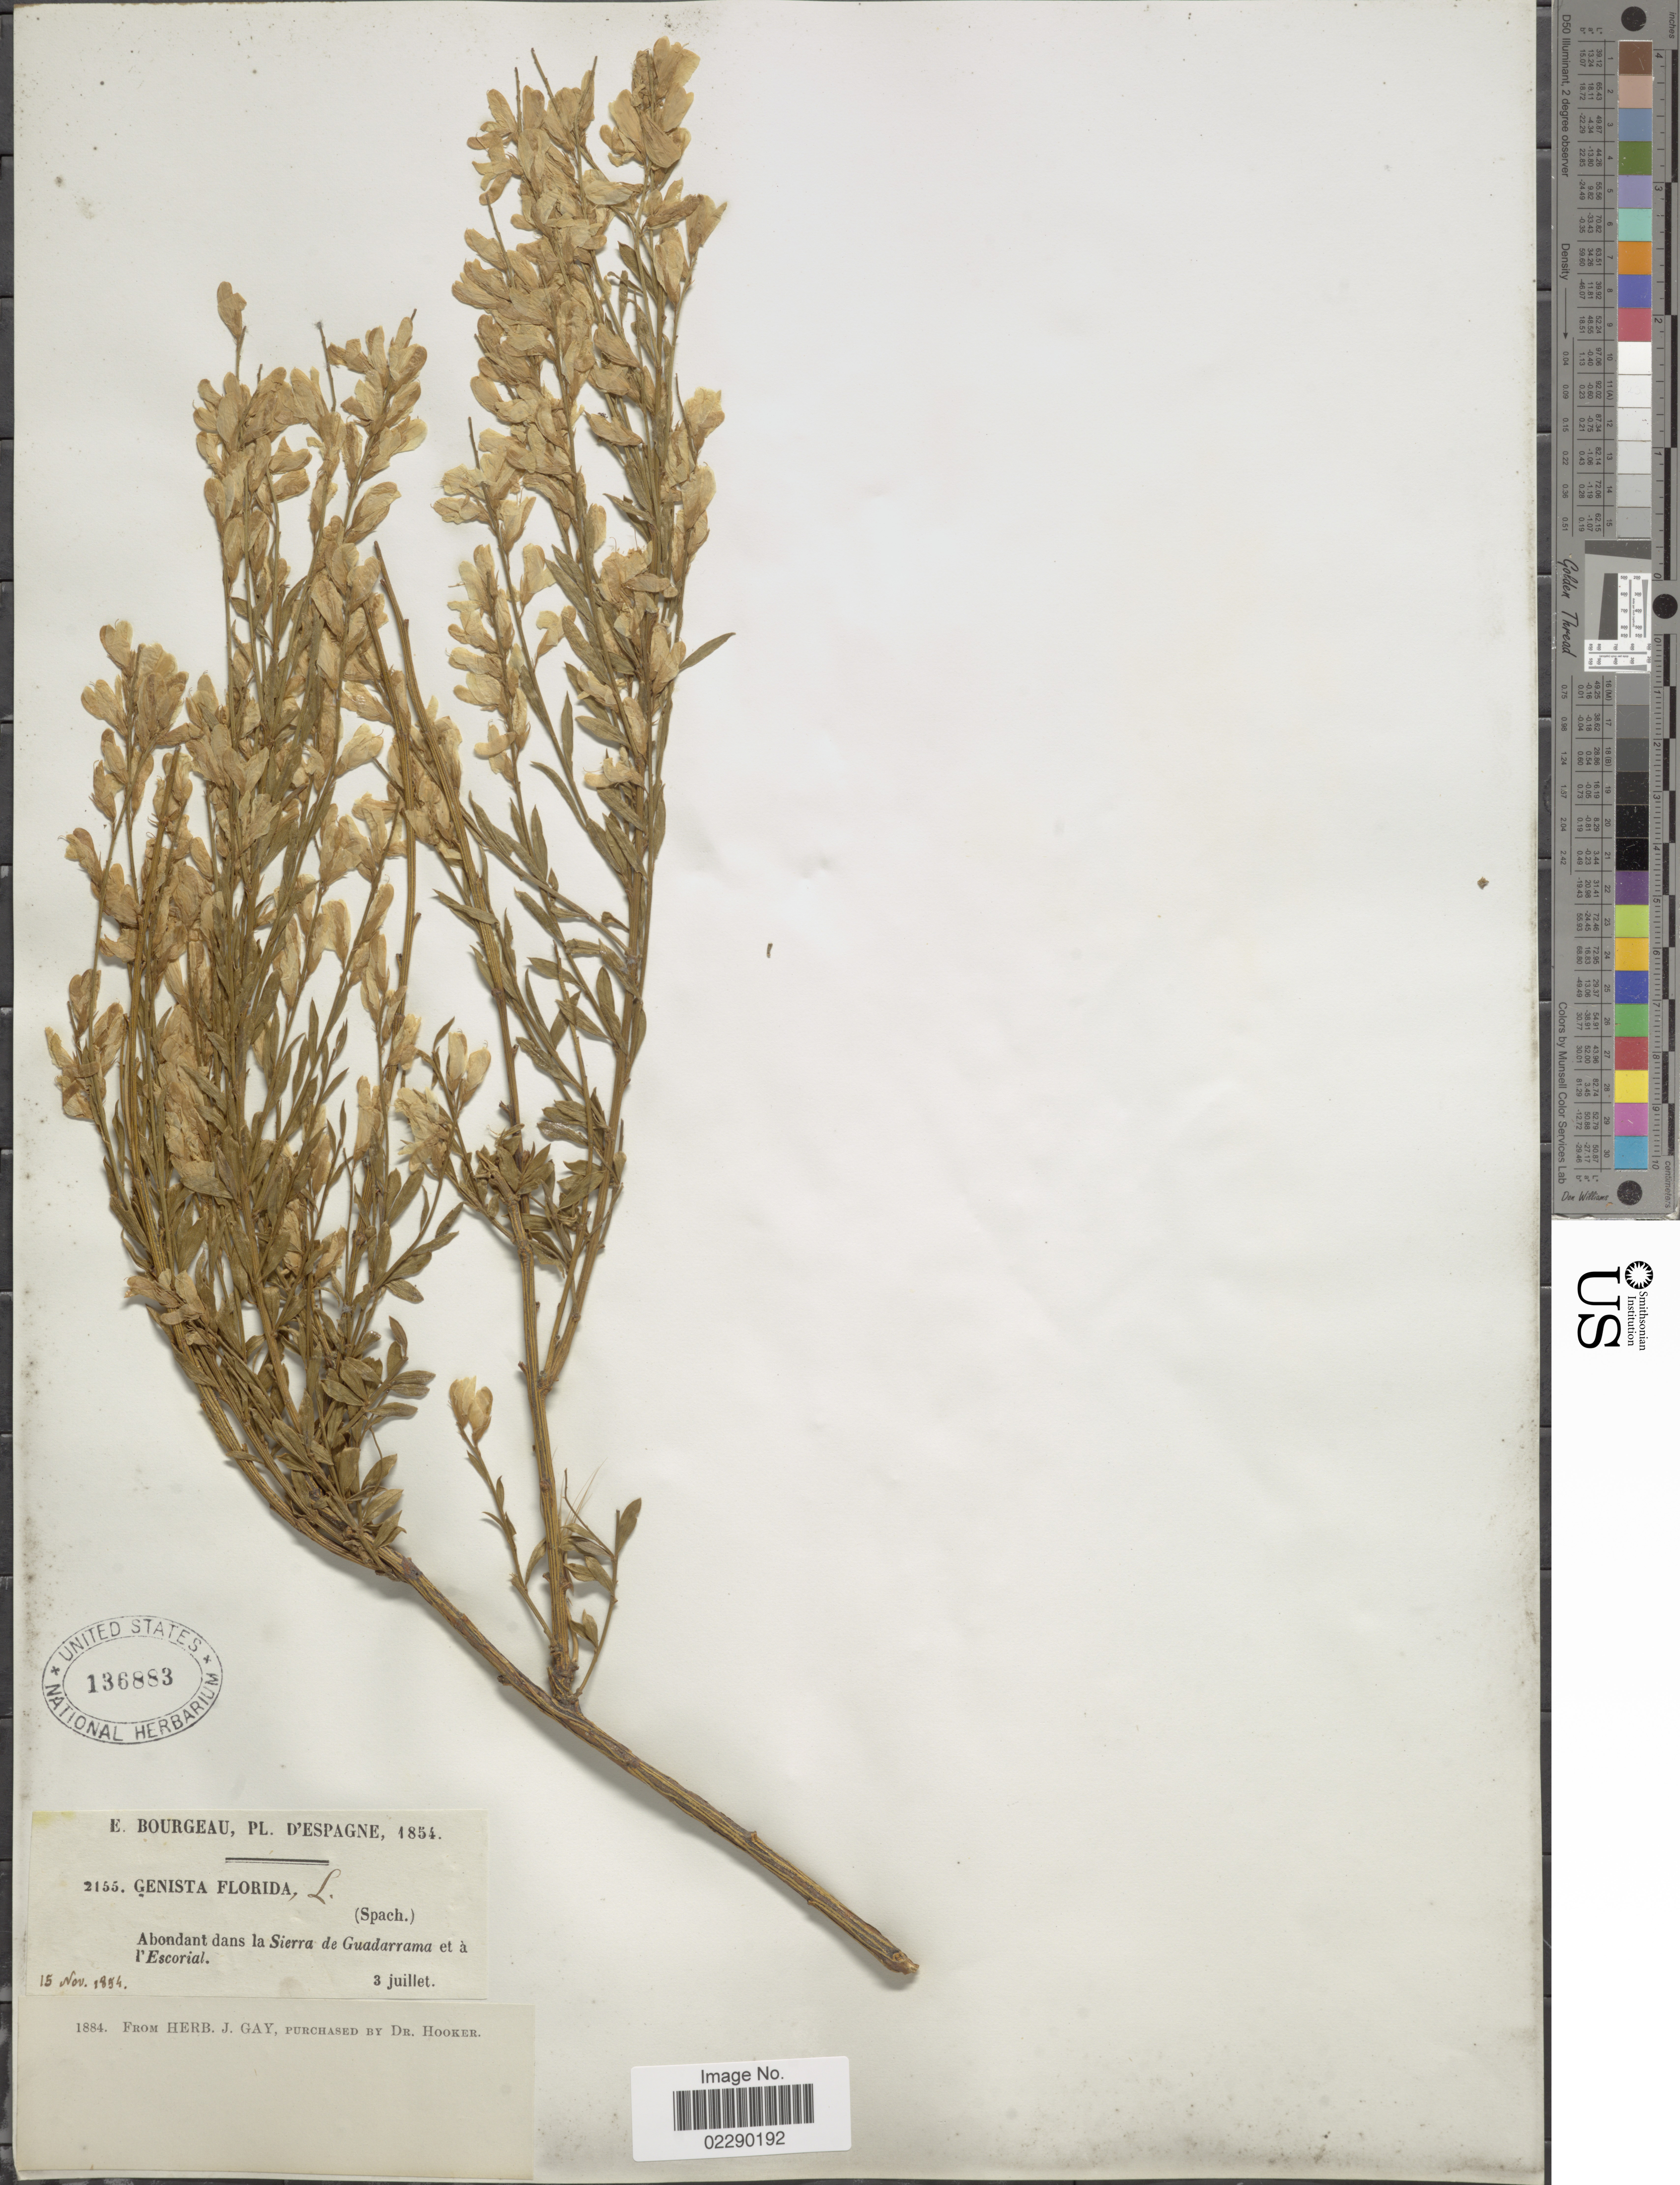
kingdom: Plantae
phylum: Tracheophyta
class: Magnoliopsida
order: Fabales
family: Fabaceae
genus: Genista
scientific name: Genista florida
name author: L.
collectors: E. Bourgeau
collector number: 2155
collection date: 1854-07-03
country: Spain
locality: Espagne, dans la Sierra de Guadarrama et a l'Escorial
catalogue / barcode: US 136883